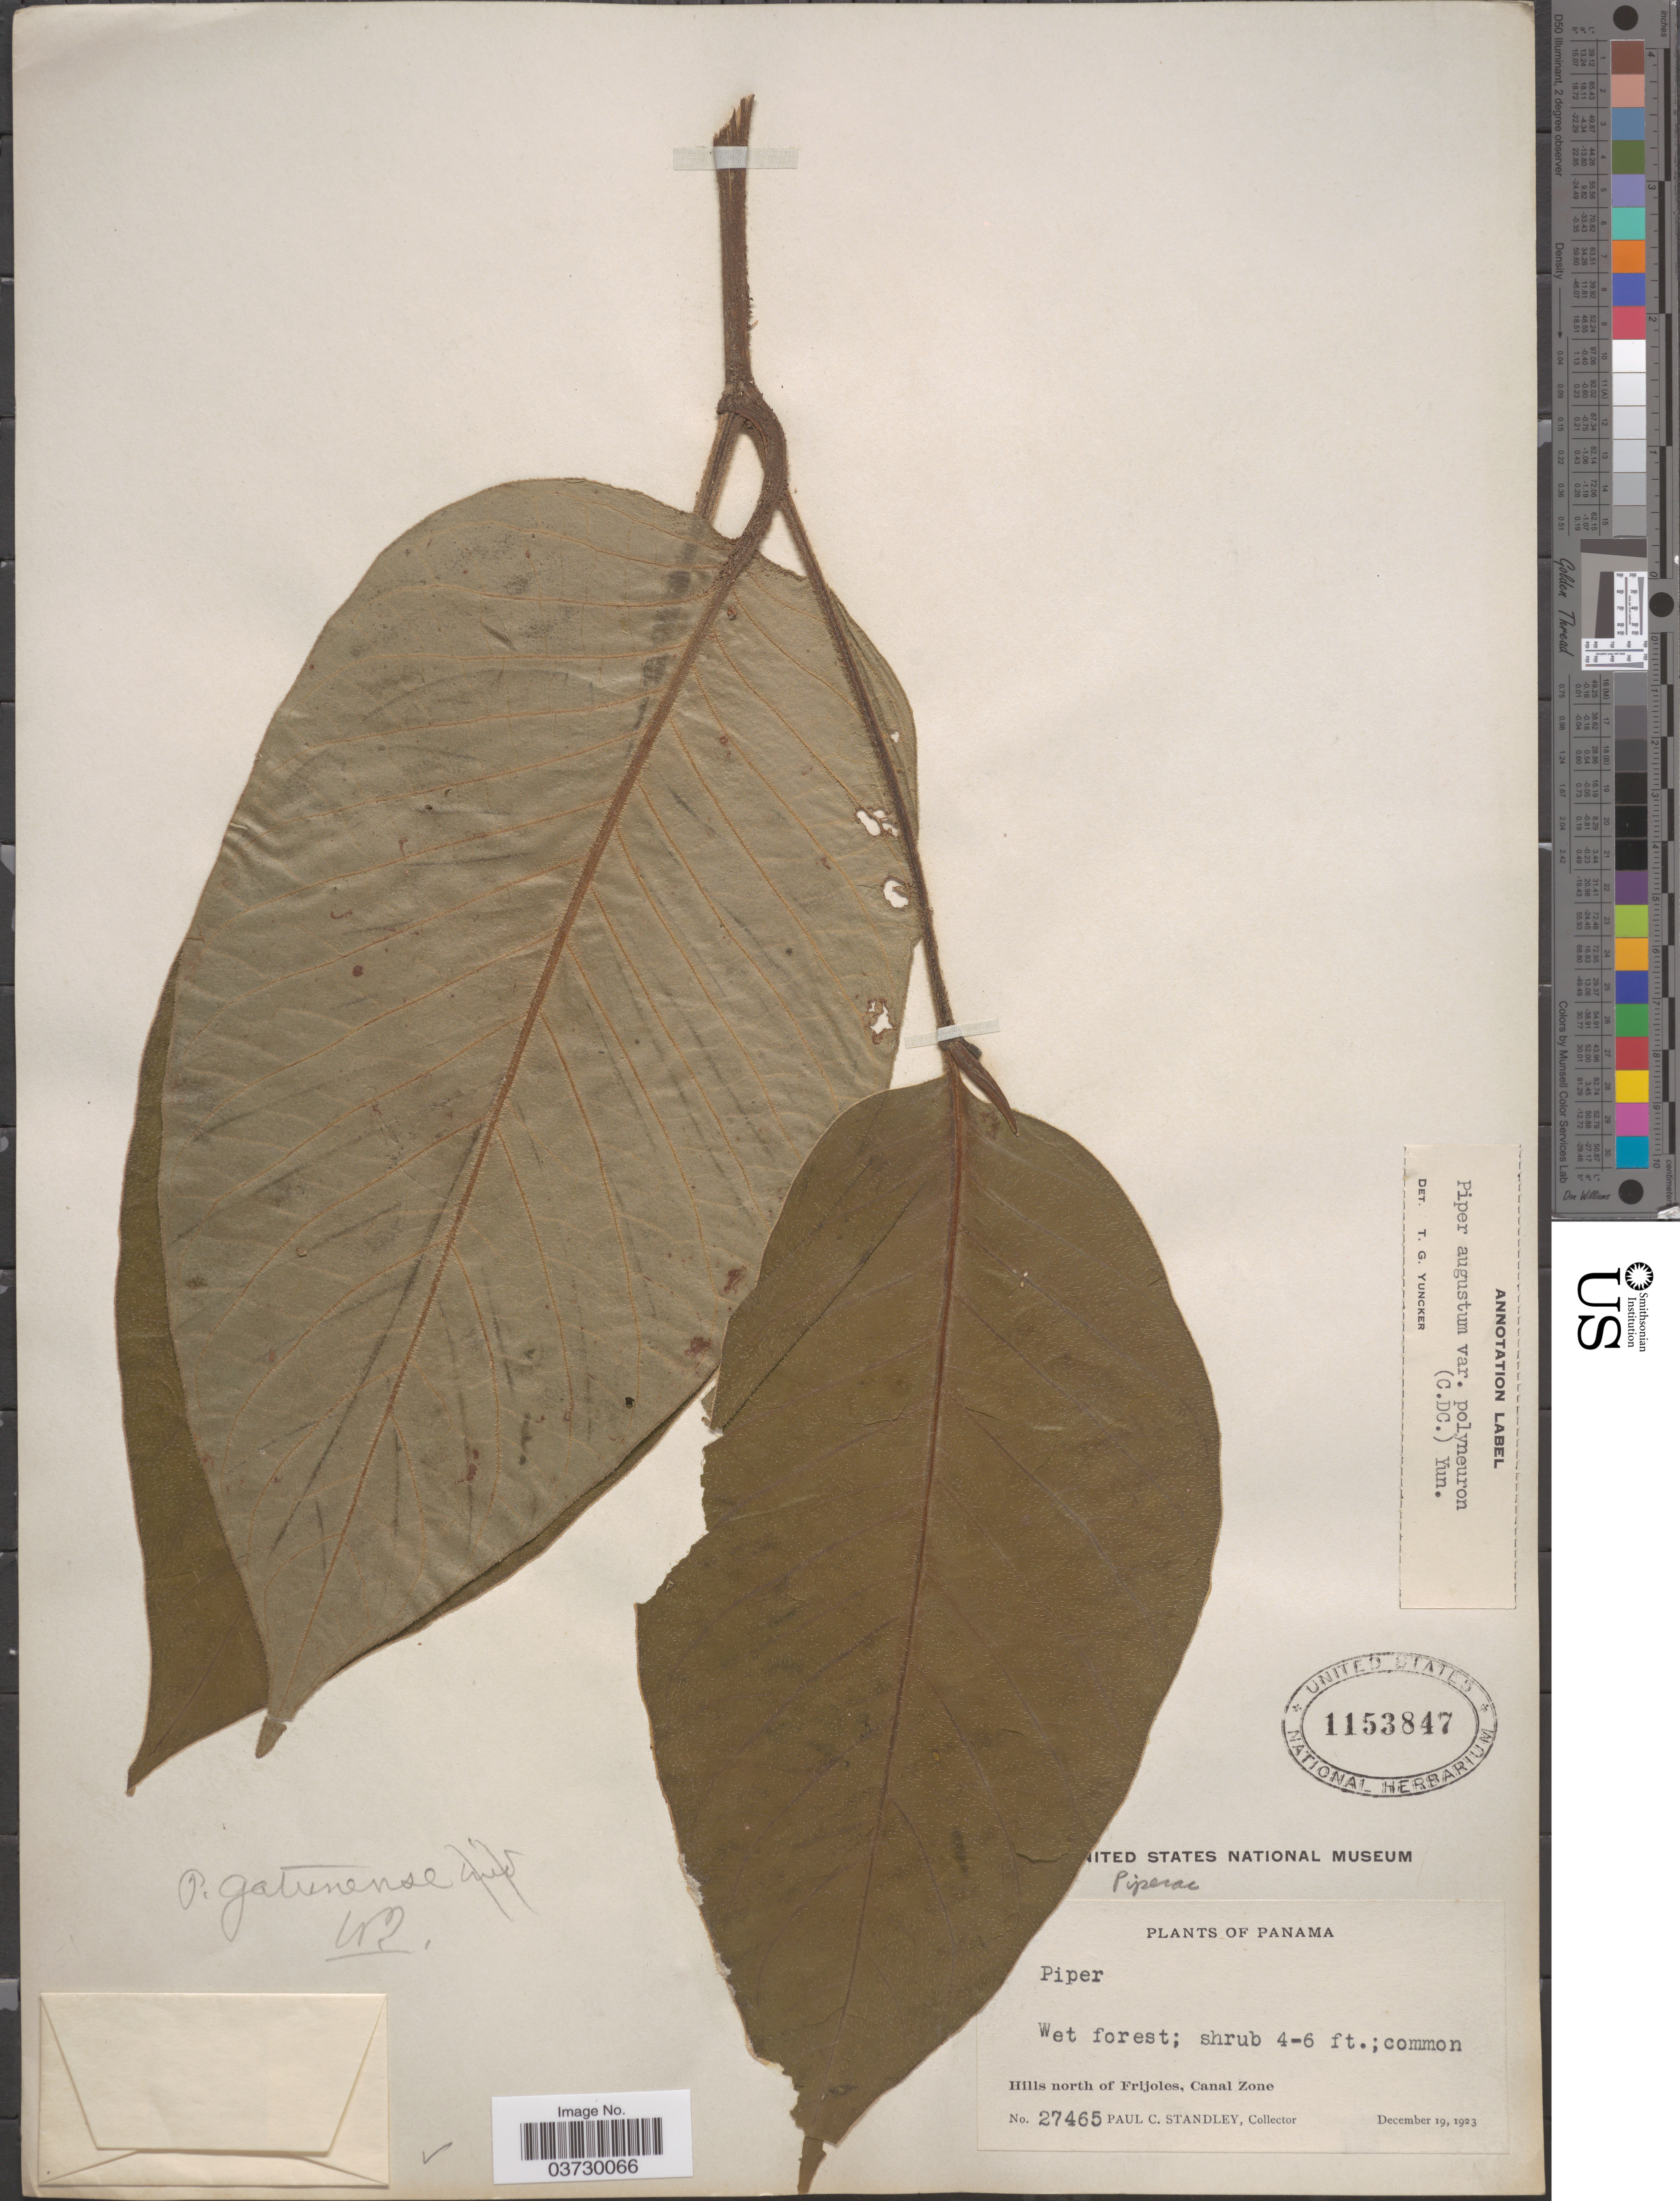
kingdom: Plantae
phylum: Tracheophyta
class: Magnoliopsida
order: Piperales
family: Piperaceae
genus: Piper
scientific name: Piper augustum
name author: Rudge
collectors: P. C. Standley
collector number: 27465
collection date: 1923-12-19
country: Panama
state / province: Colón / Panamá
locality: Hills north of Frijoles, Canal Zone.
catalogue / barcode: US 1153847